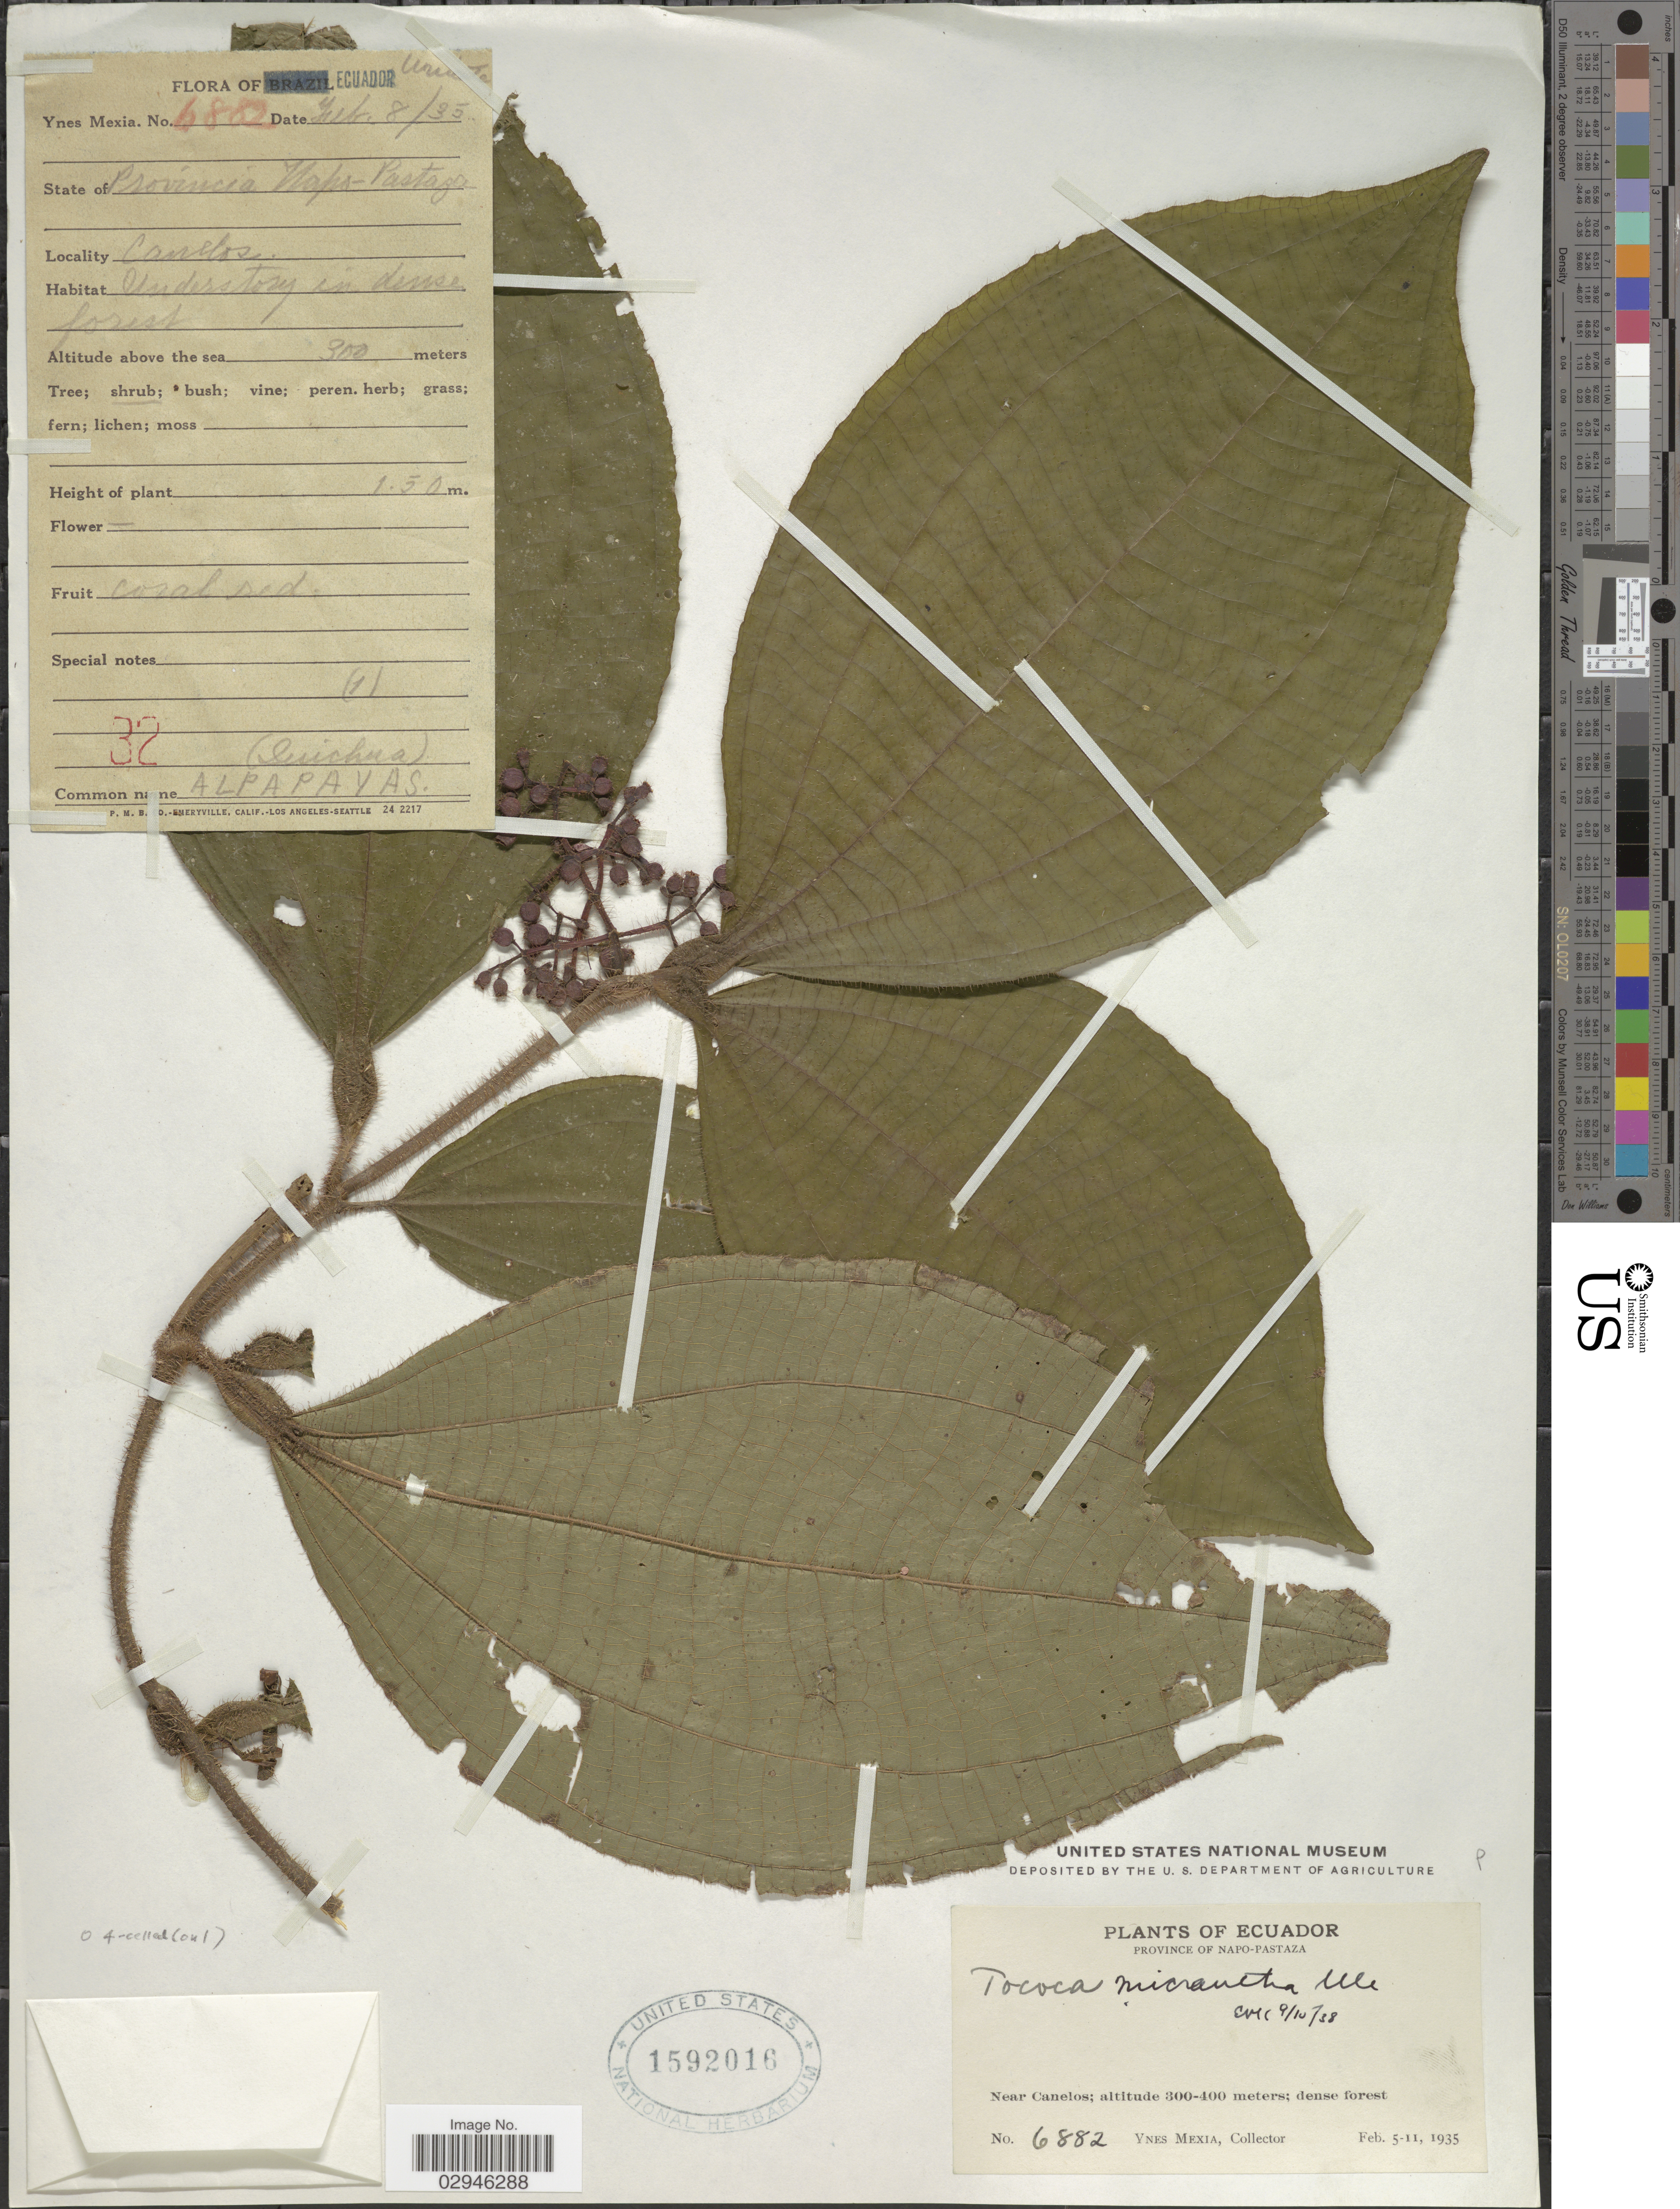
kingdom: Plantae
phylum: Tracheophyta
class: Magnoliopsida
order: Myrtales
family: Melastomataceae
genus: Tococa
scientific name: Tococa caquetana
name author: Sprague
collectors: Y. Mexia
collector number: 6882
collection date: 1935-02-08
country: Ecuador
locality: Provincia Napo-Pastaza, Canelos.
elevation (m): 300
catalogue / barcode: US 1592016